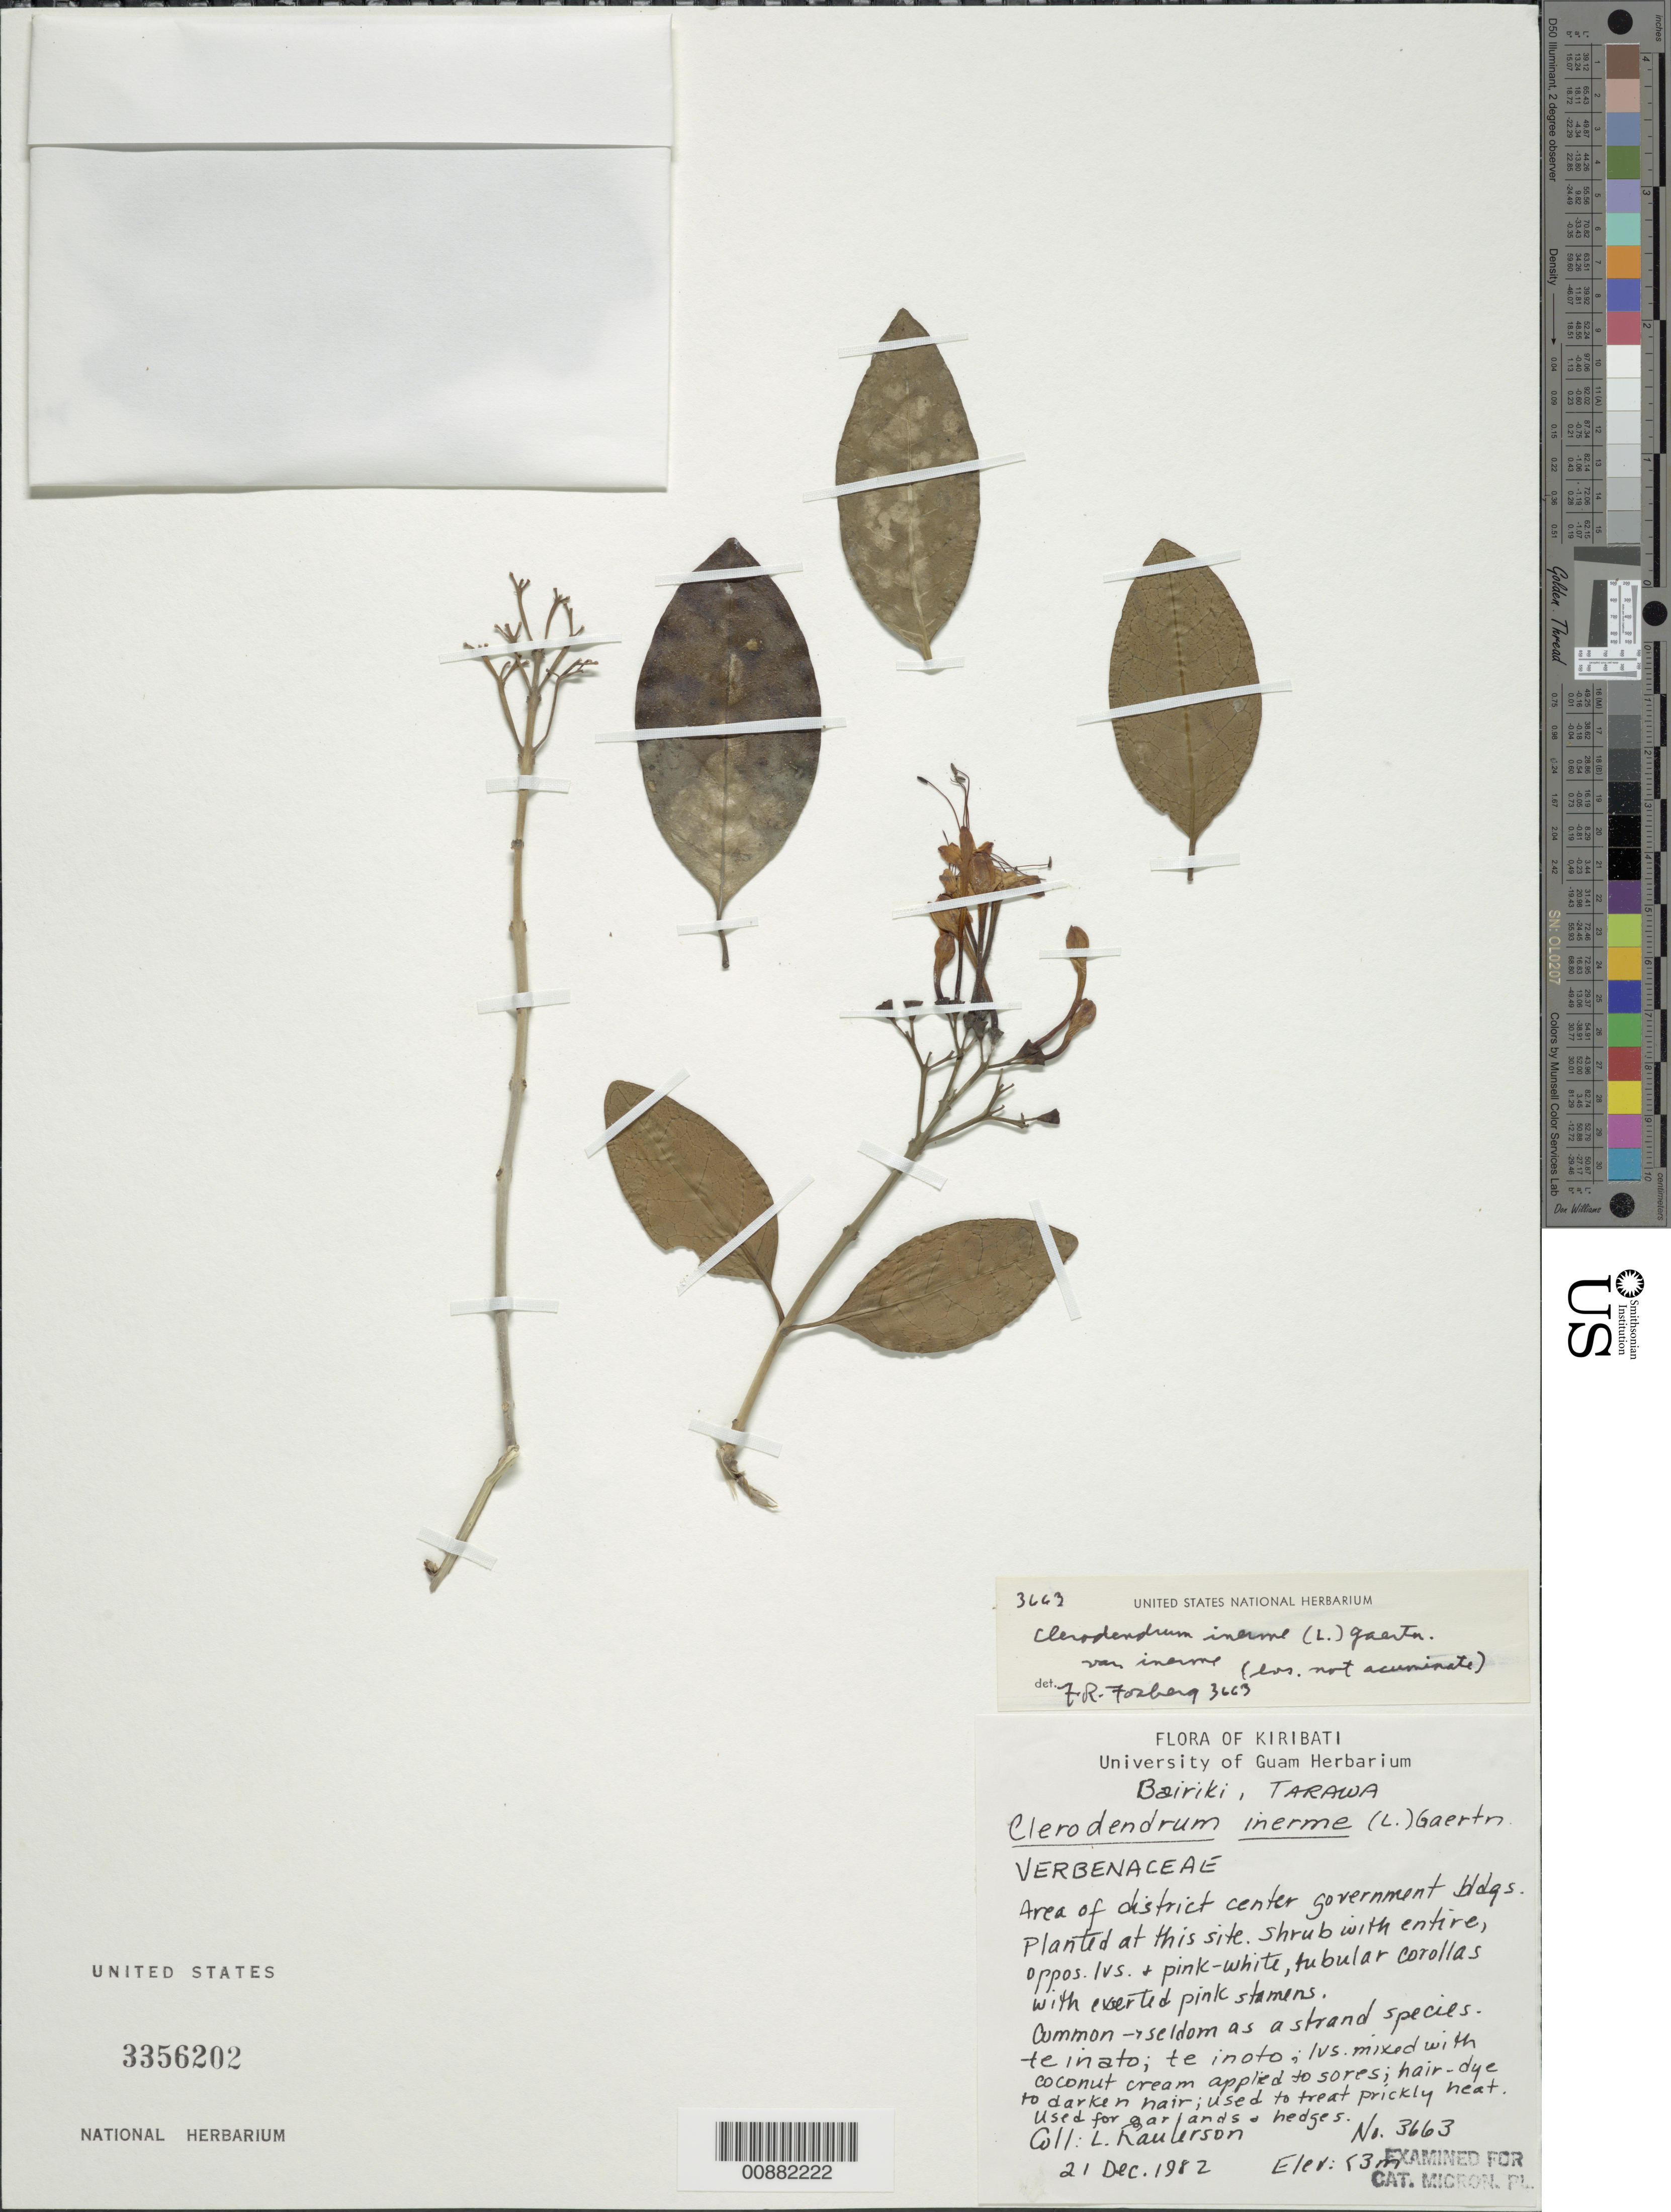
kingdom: Plantae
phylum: Tracheophyta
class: Magnoliopsida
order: Lamiales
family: Lamiaceae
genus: Clerodendrum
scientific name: Clerodendrum inerme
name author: (L.) Gaertn.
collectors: L. Raulerson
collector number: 3663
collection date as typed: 21 Dec 1982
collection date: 1982-12-21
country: Guam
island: Guam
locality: Bairiki, Tarawa. Areas of district center government buildings.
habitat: planted at this site.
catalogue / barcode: US 3356202